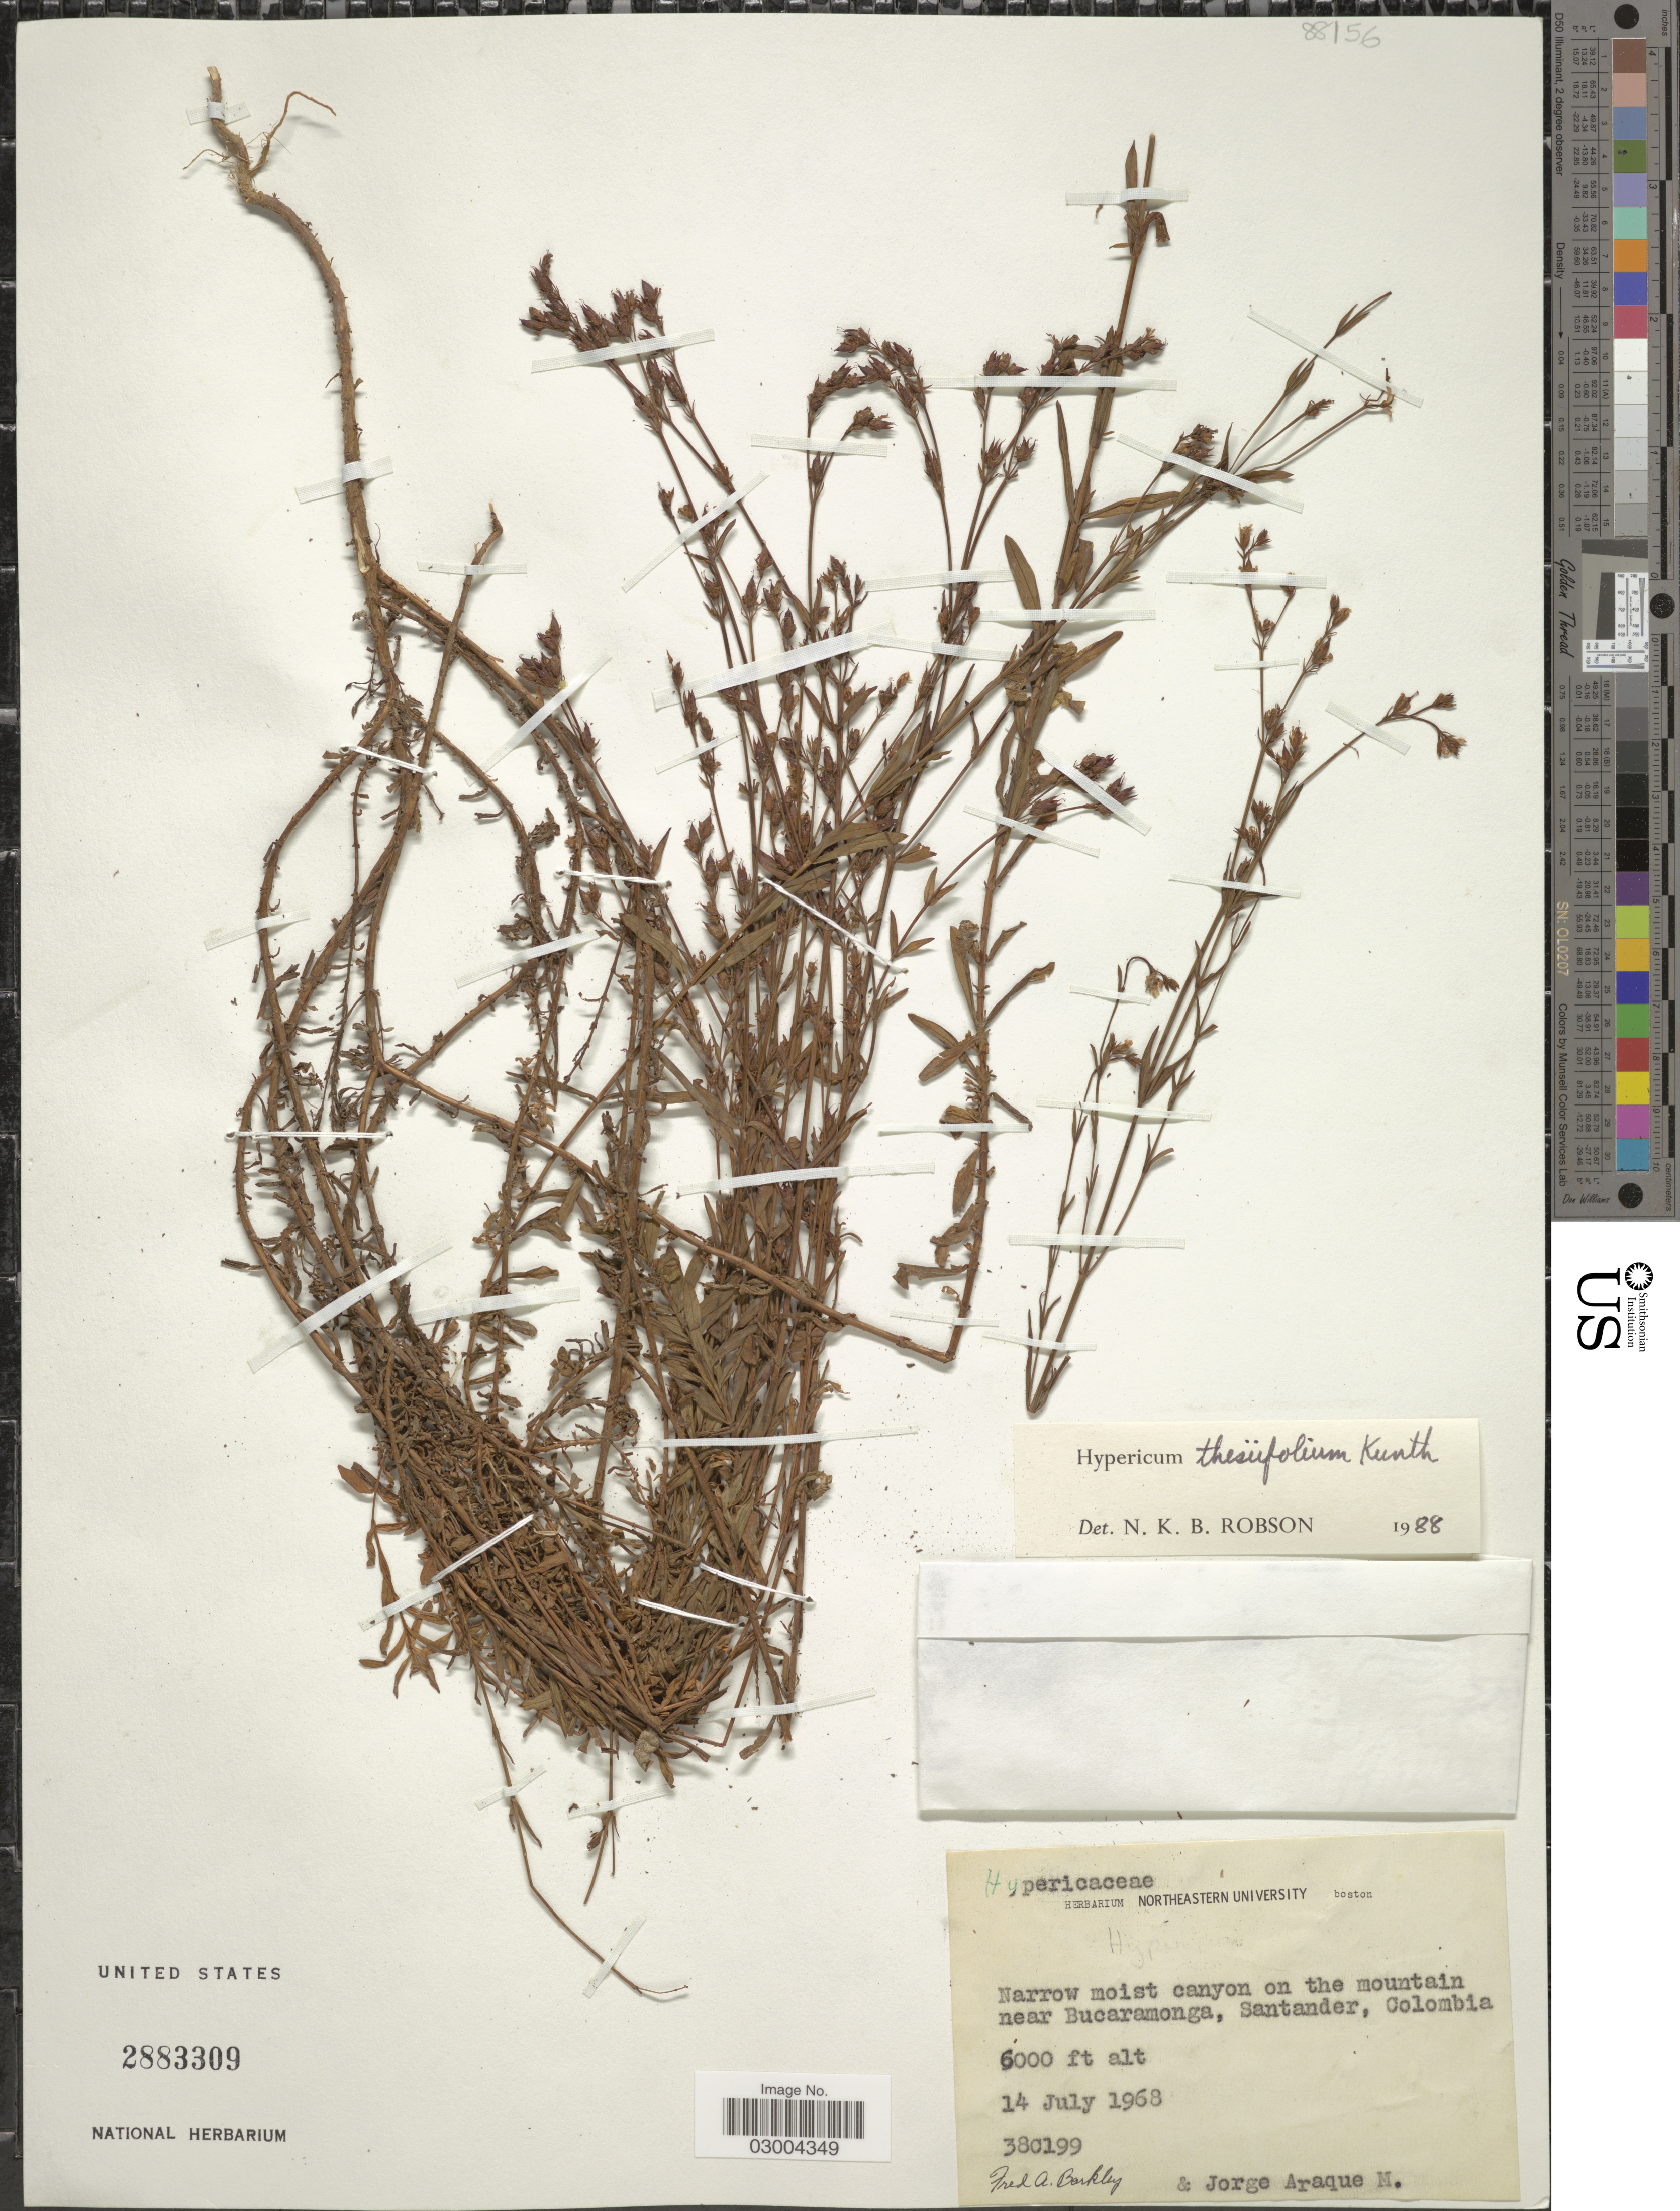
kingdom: Plantae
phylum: Tracheophyta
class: Magnoliopsida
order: Malpighiales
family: Hypericaceae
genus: Hypericum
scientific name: Hypericum thesiifolium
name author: Kunth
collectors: F. A. Barkley & J. Araque Molina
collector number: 38C199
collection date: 1968-07-14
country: Colombia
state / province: Santander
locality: Narrow moist canyon on the mountain near Bucaramonga.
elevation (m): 1829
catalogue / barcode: US 2883309